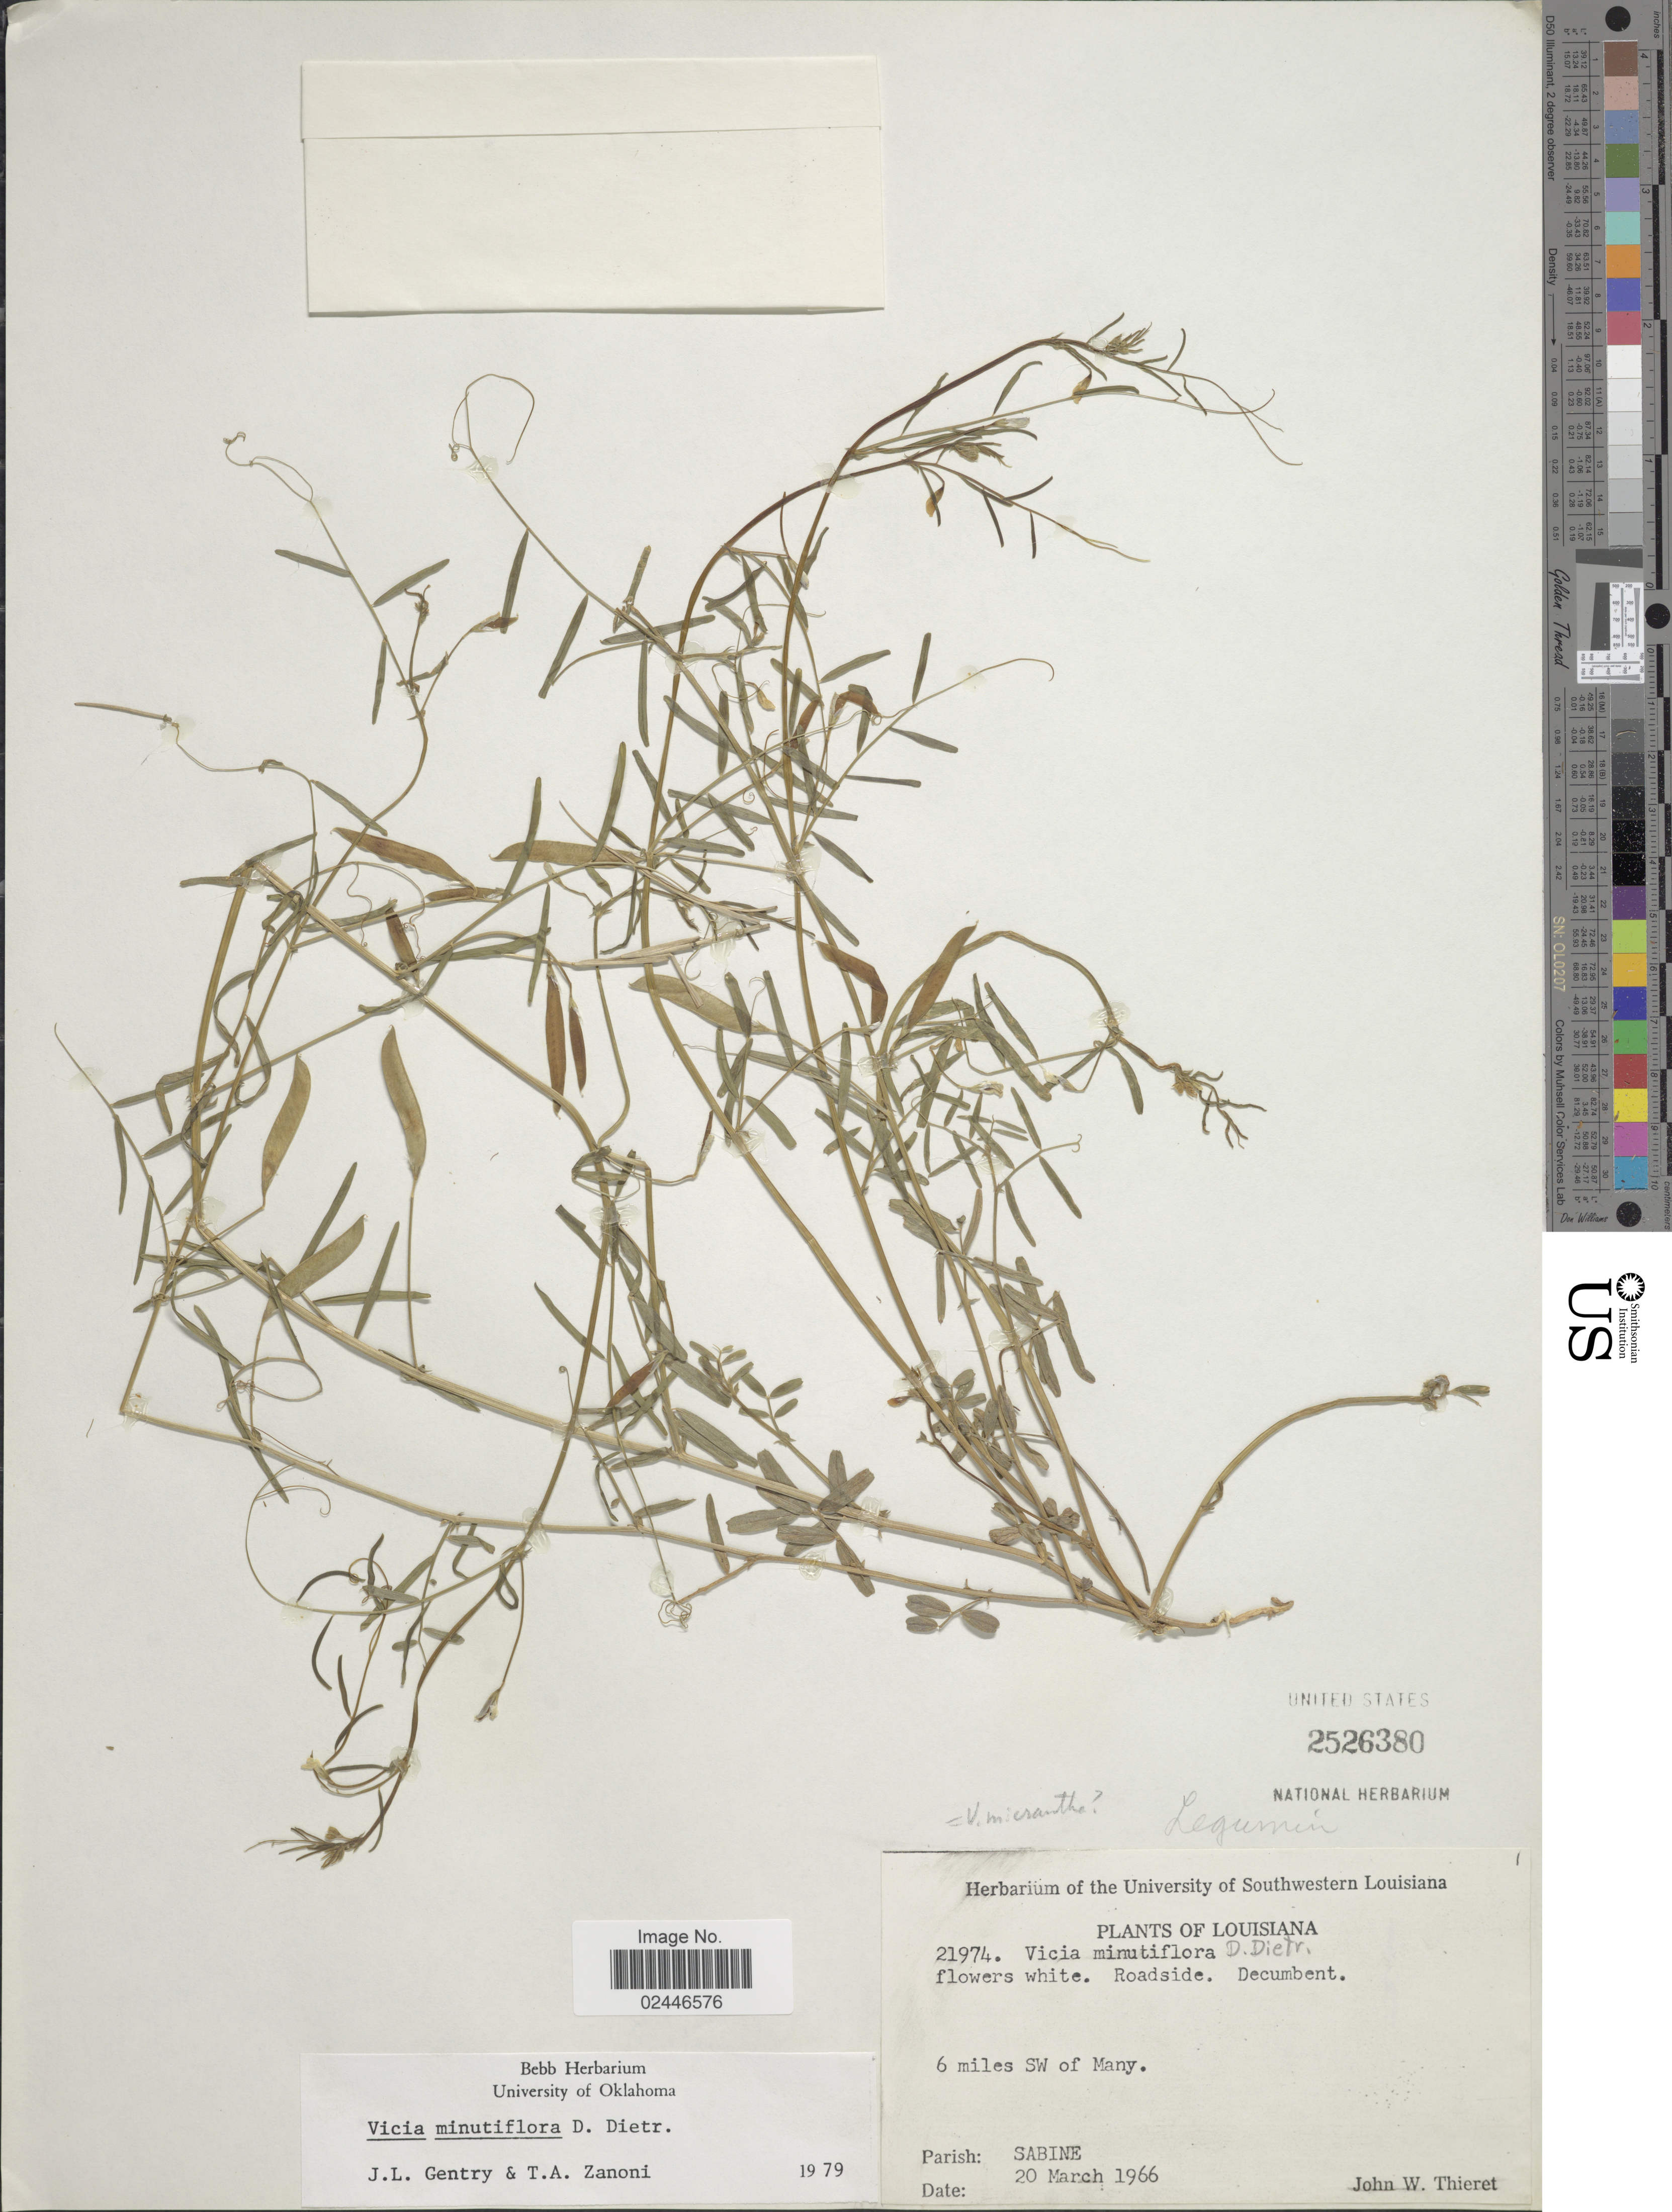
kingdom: Plantae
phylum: Tracheophyta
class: Magnoliopsida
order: Fabales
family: Fabaceae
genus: Vicia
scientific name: Vicia minutiflora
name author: D. Dietr.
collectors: J. W. Thieret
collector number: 21974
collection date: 1966-03-20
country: United States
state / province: Louisiana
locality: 6 miles SW of Many, Parish: Sabine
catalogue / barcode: US 2526380